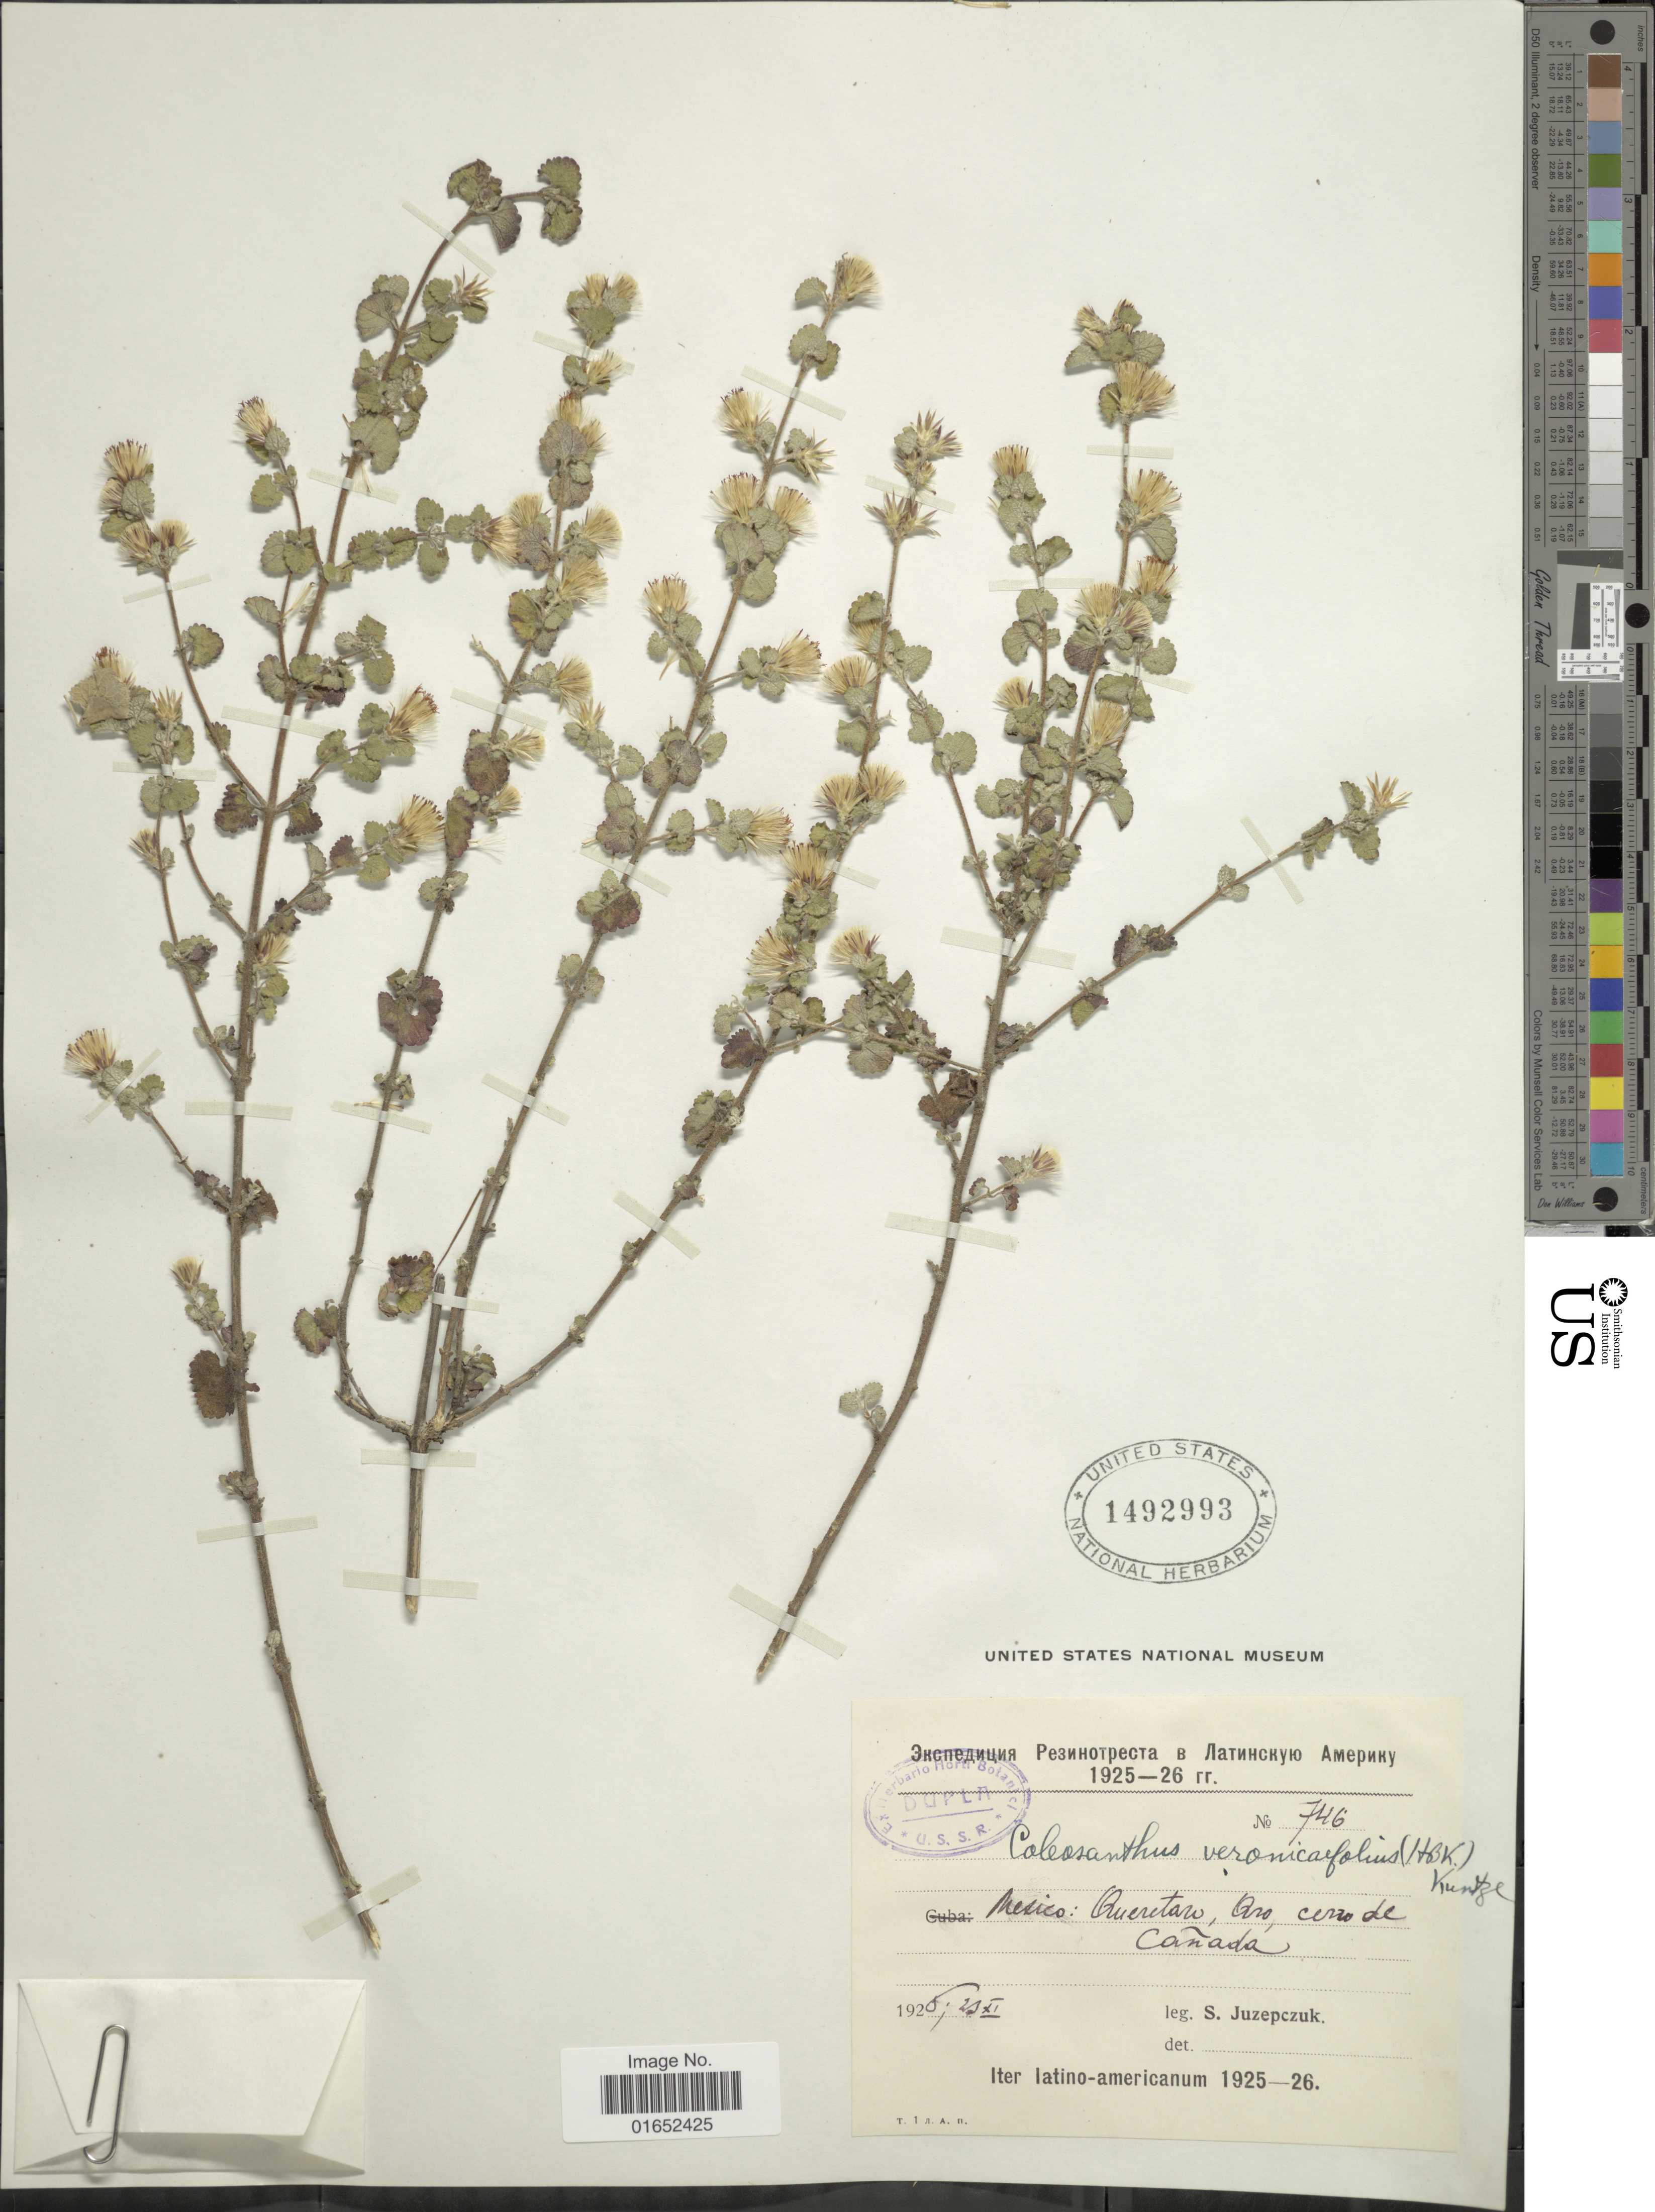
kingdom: Plantae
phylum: Tracheophyta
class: Magnoliopsida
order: Asterales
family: Asteraceae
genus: Brickellia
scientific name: Brickellia veronicaefolia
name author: (Kunth) A. Gray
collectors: S. V. Juzepczuk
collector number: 746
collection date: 1925-11-23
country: Mexico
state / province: Querétaro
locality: Oro, cerro de Cañada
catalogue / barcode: US 1492993